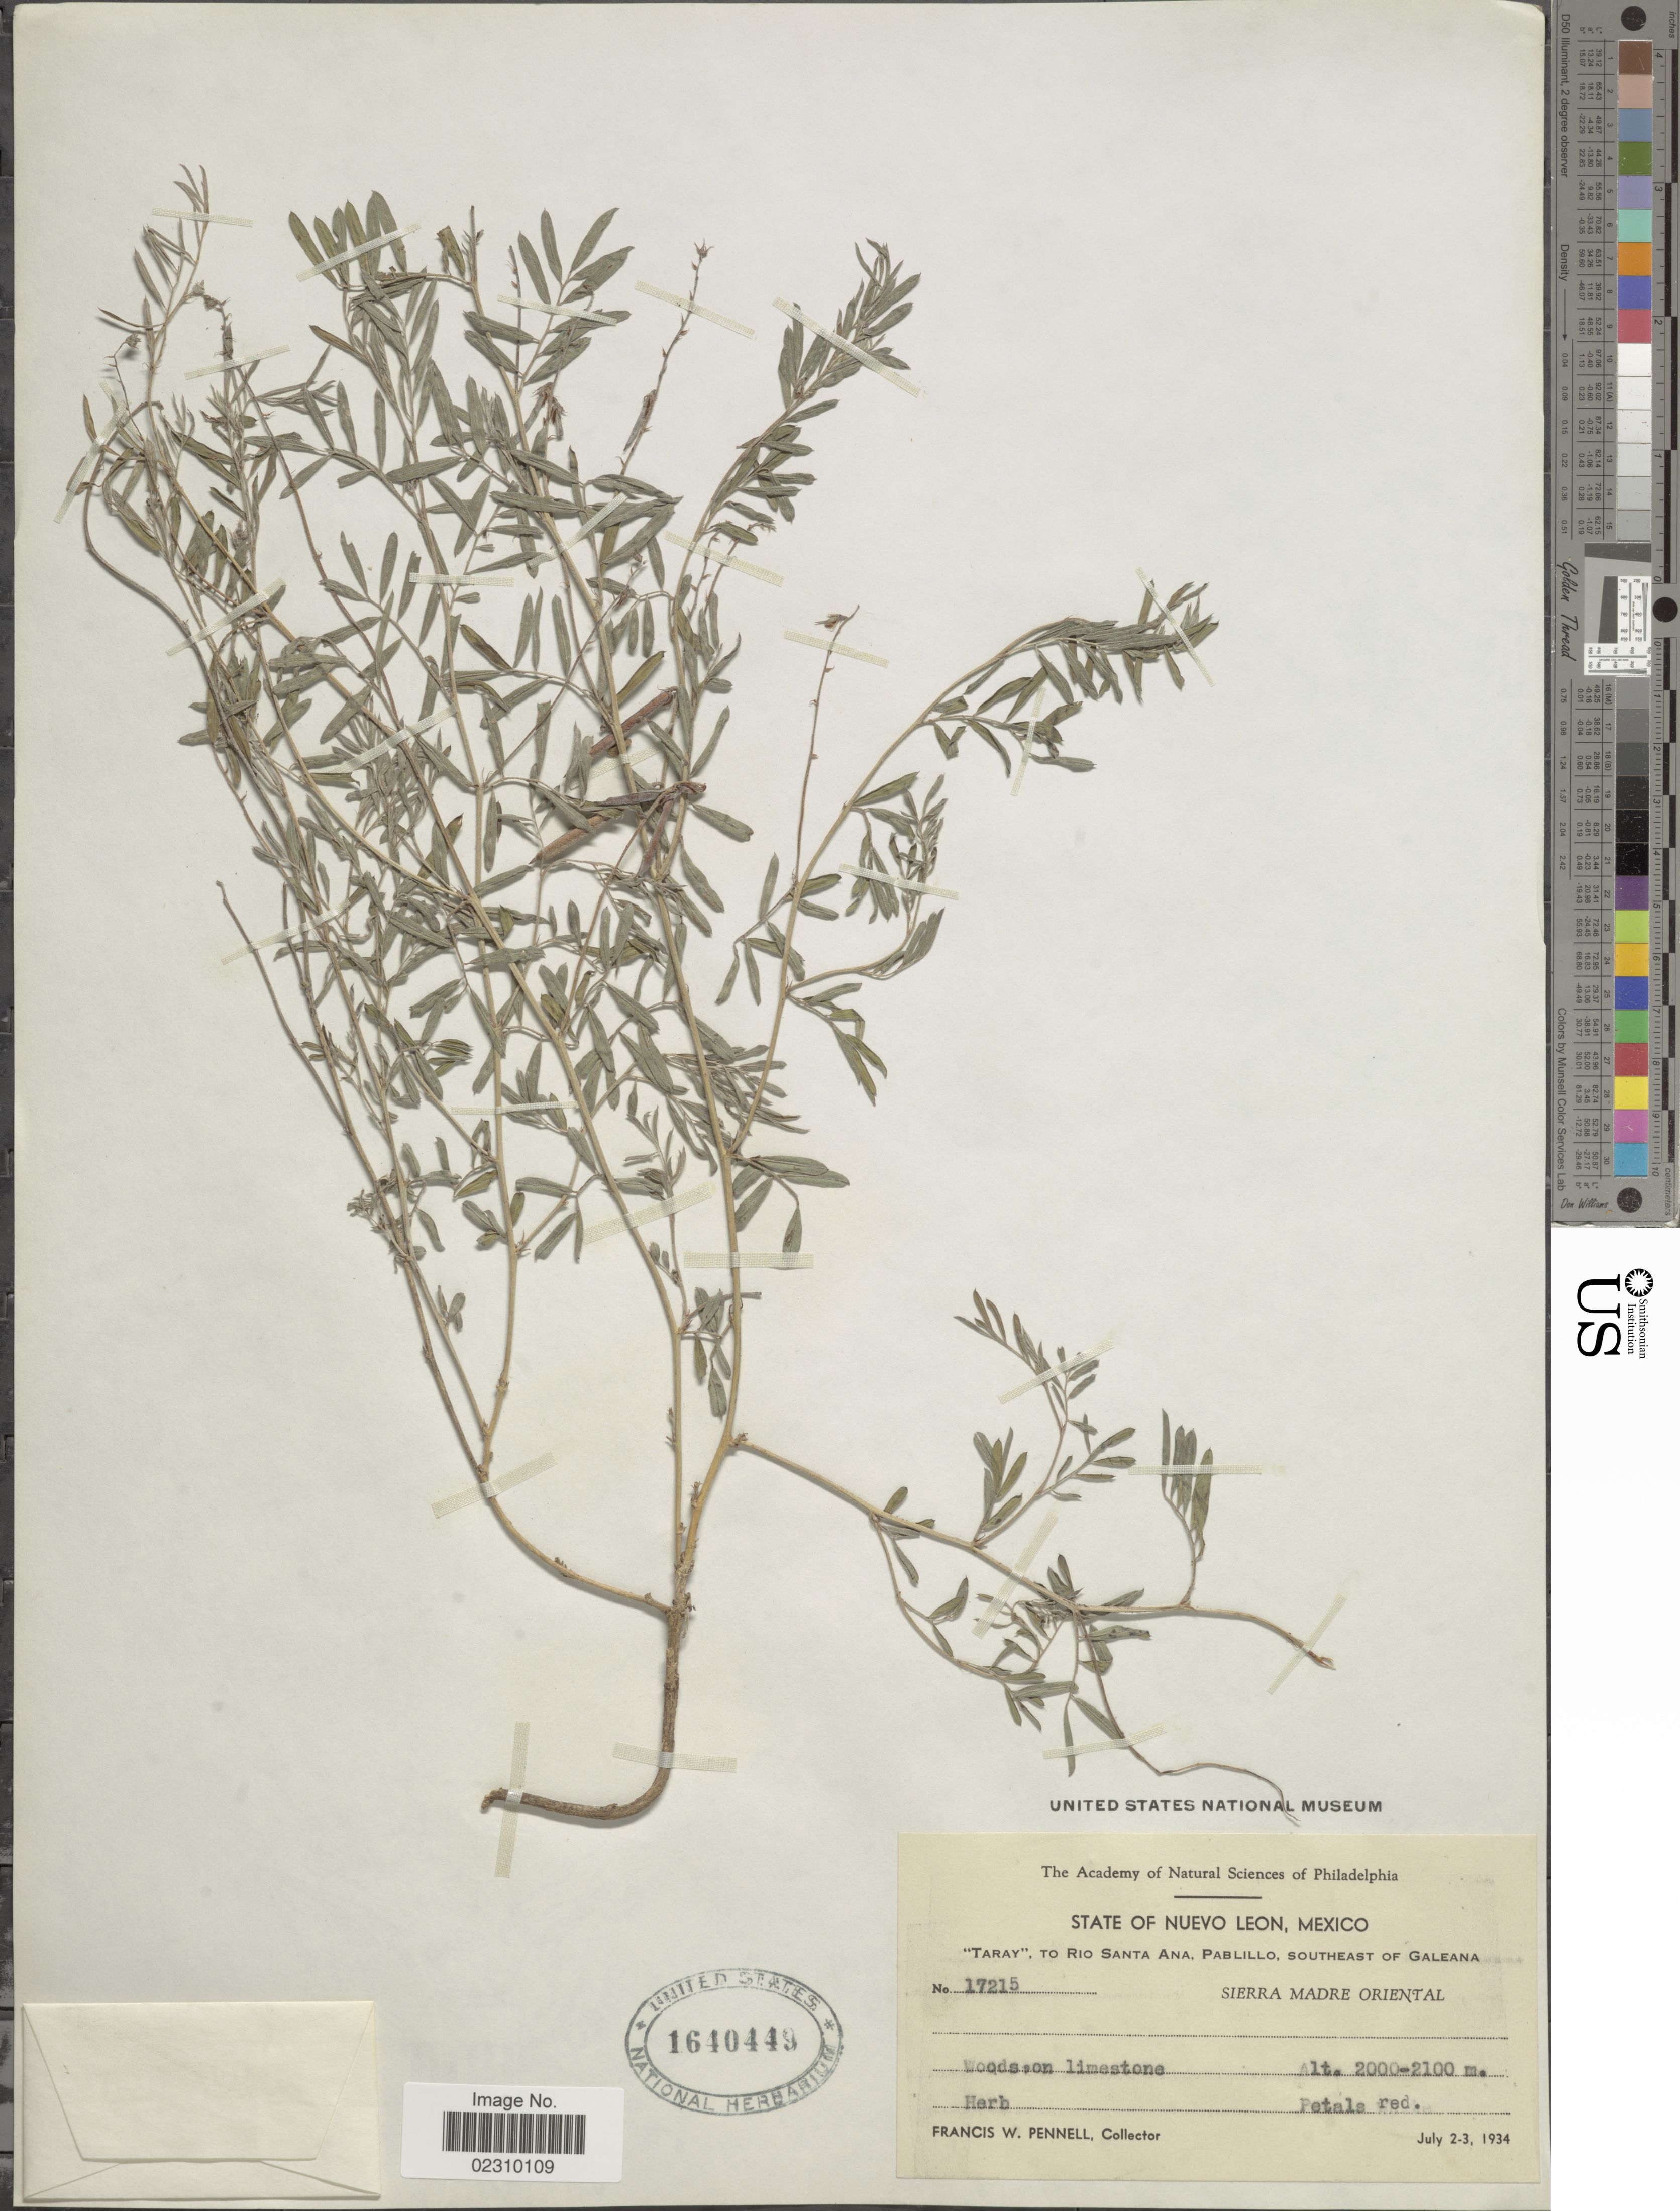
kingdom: Plantae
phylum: Tracheophyta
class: Magnoliopsida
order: Fabales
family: Fabaceae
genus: Indigofera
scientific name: Indigofera sp.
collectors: F. W. Pennell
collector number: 17215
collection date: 1934-07-02/1934-07-03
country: Mexico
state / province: Nuevo León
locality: Taray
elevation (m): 2000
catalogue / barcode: US 1640449